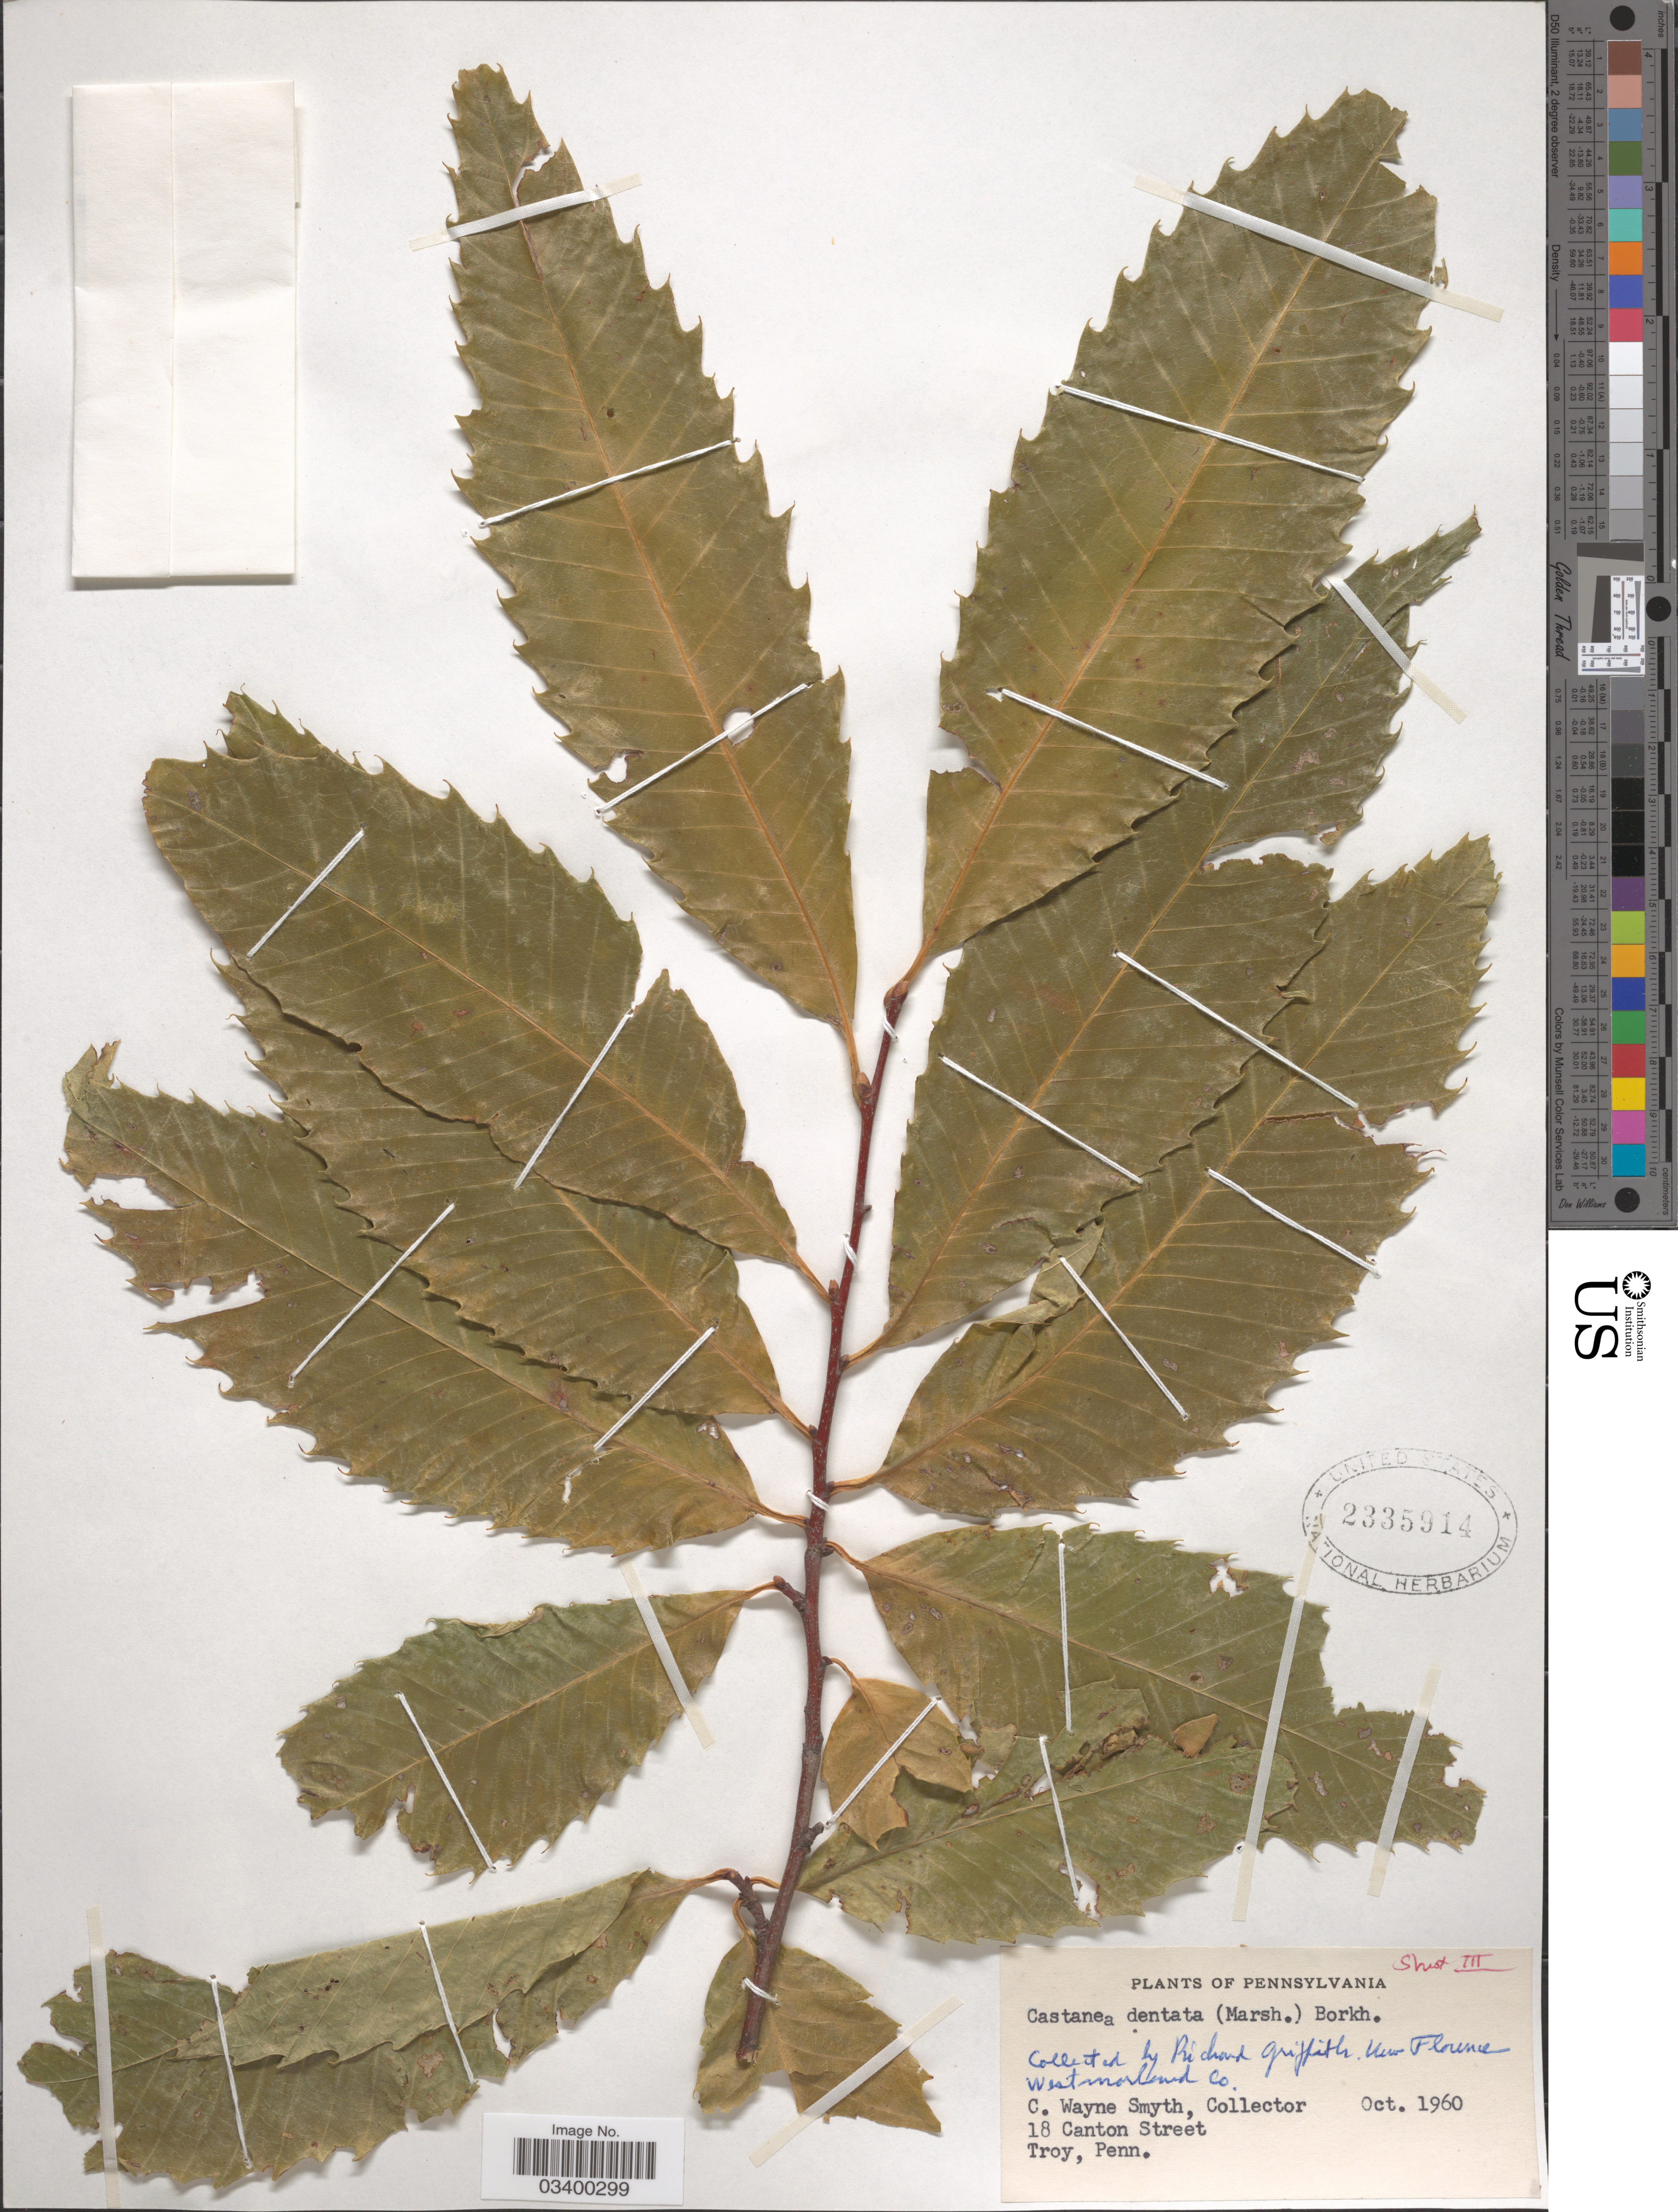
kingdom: Plantae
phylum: Tracheophyta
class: Magnoliopsida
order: Fagales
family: Fagaceae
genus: Castanea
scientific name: Castanea dentata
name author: (Marshall) Borkh.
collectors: R. Griffith & C. Smyth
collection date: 1960-10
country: United States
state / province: Pennsylvania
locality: New Florence Westmorland Co.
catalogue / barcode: US 2335914